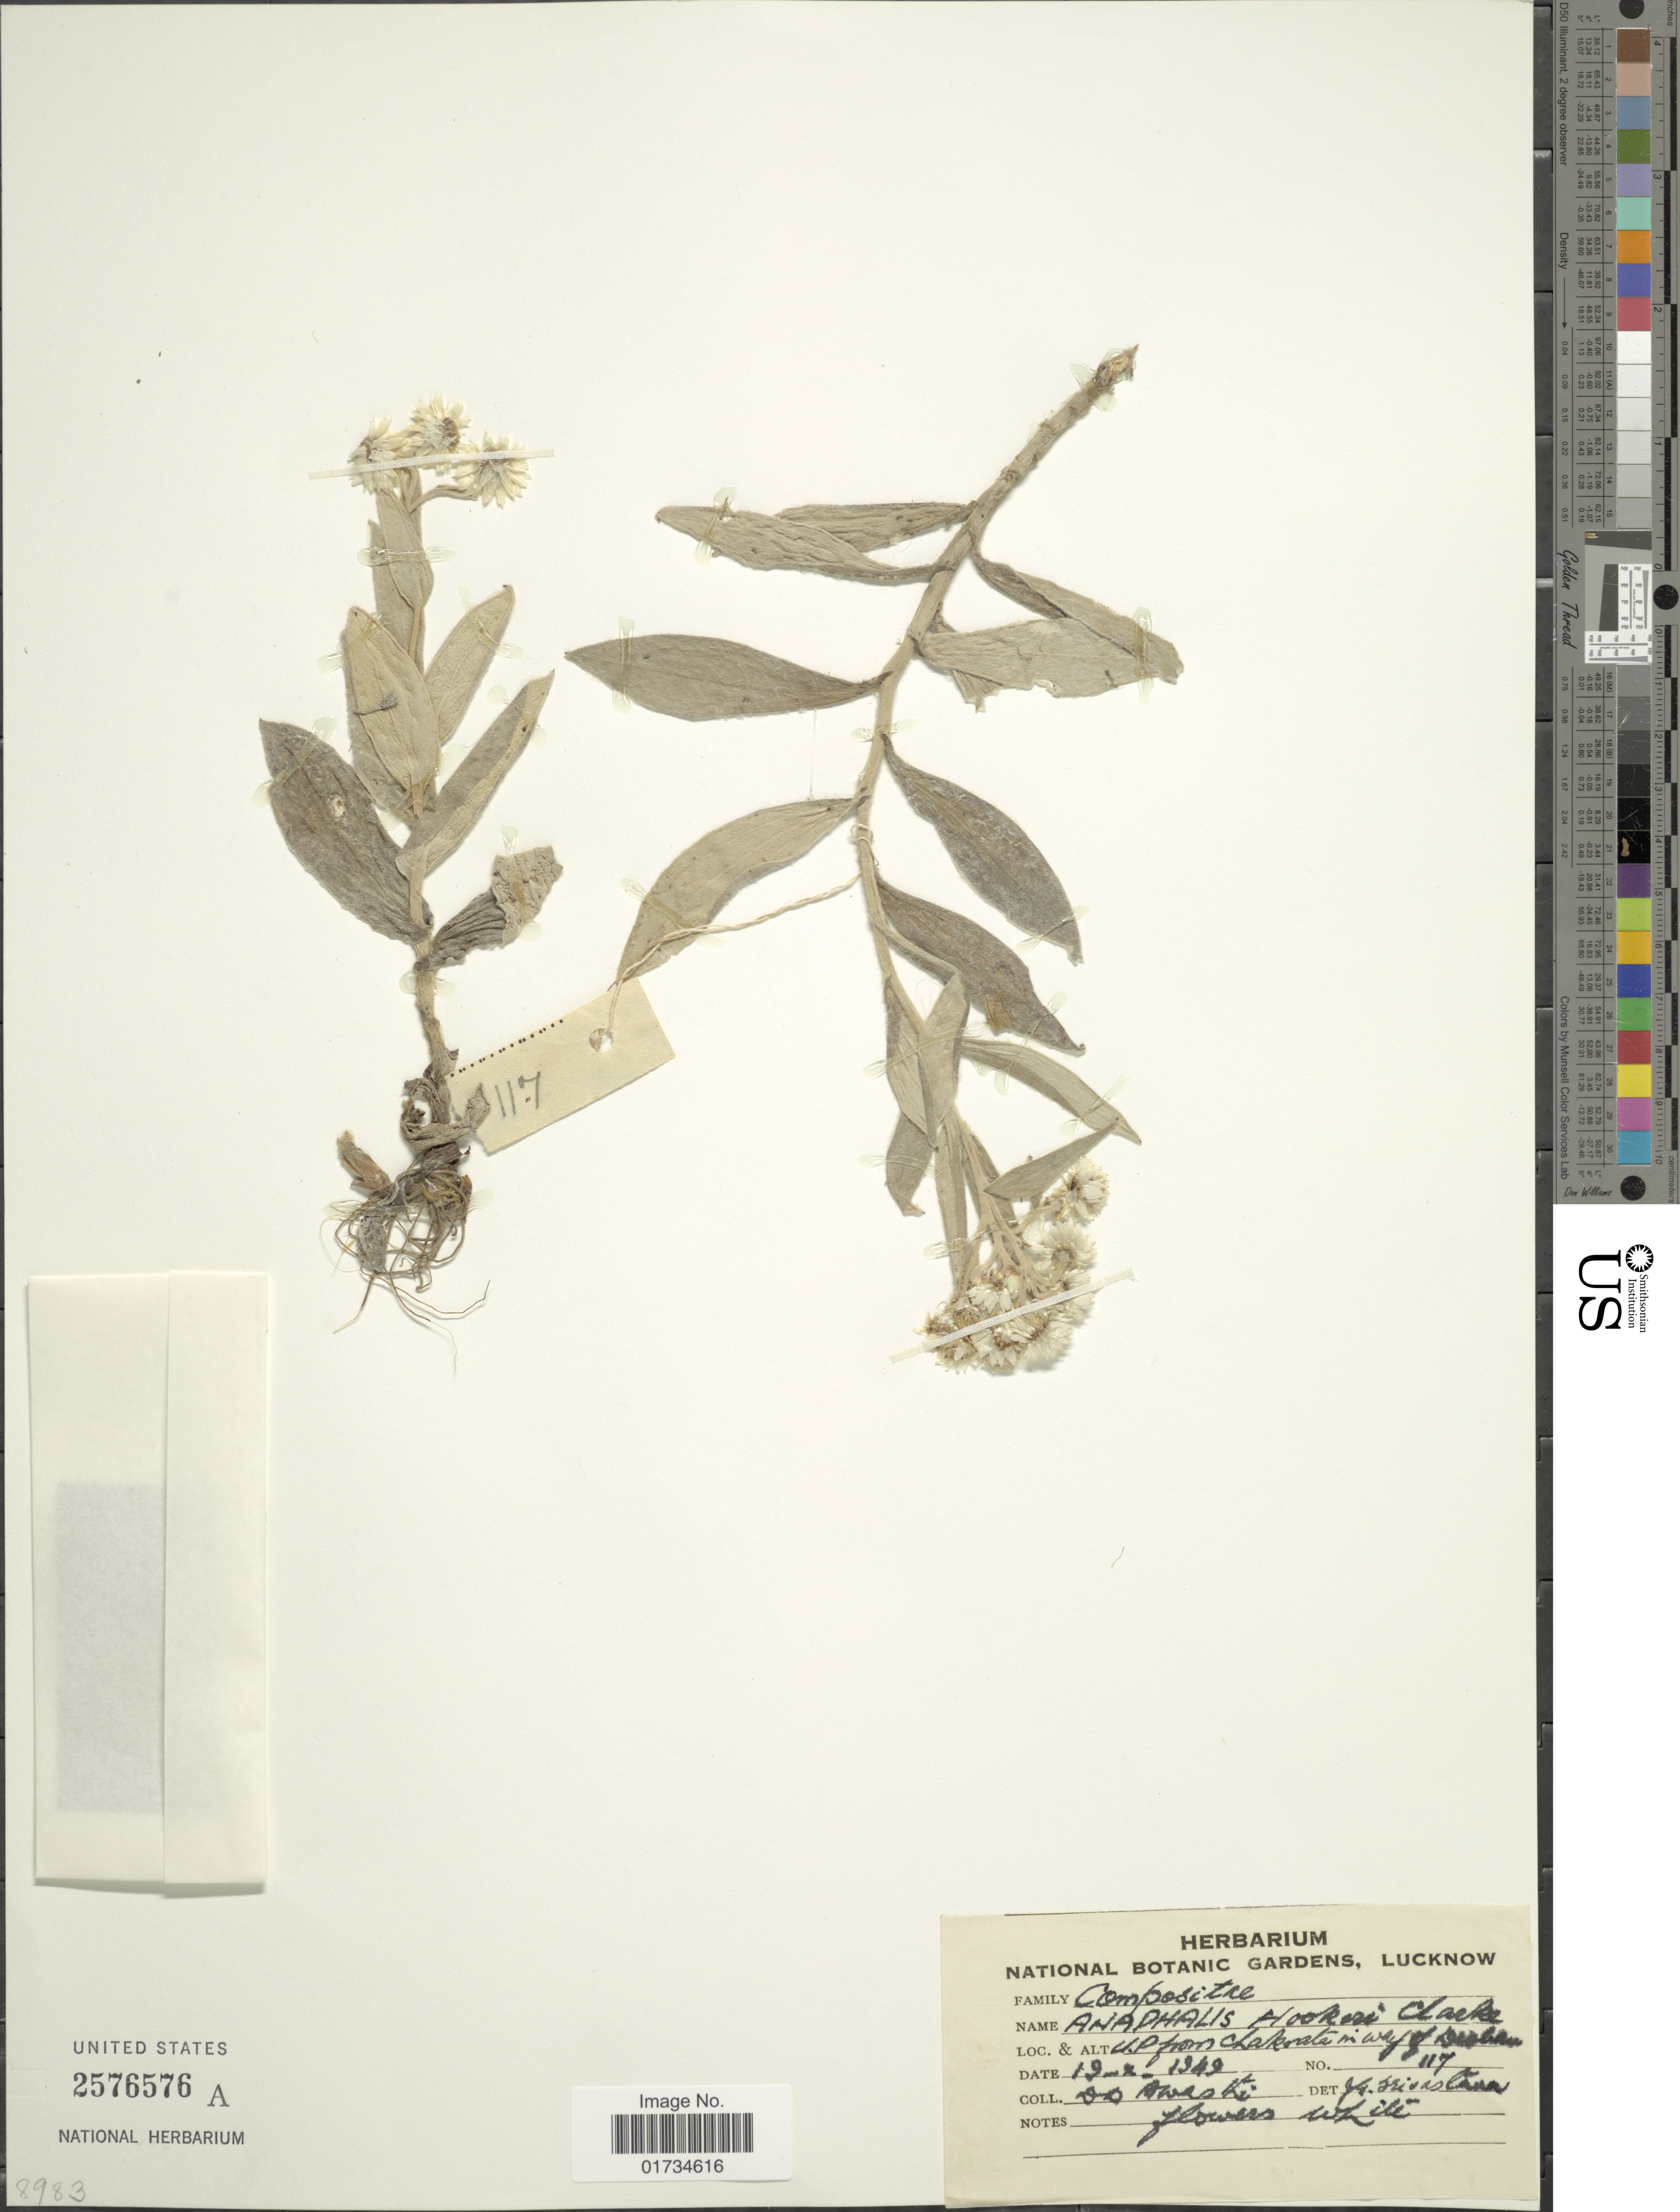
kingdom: Plantae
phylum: Tracheophyta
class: Magnoliopsida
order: Asterales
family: Asteraceae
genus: Anaphalis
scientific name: Anaphalis triplinervis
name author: (Sims) C.B. Clarke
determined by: Chen, Y. S.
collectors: D. Awasthi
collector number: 117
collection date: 1949-10-19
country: India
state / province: Uttarakhand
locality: U.P from Charata in way of Deoban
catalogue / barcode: US 2576576A